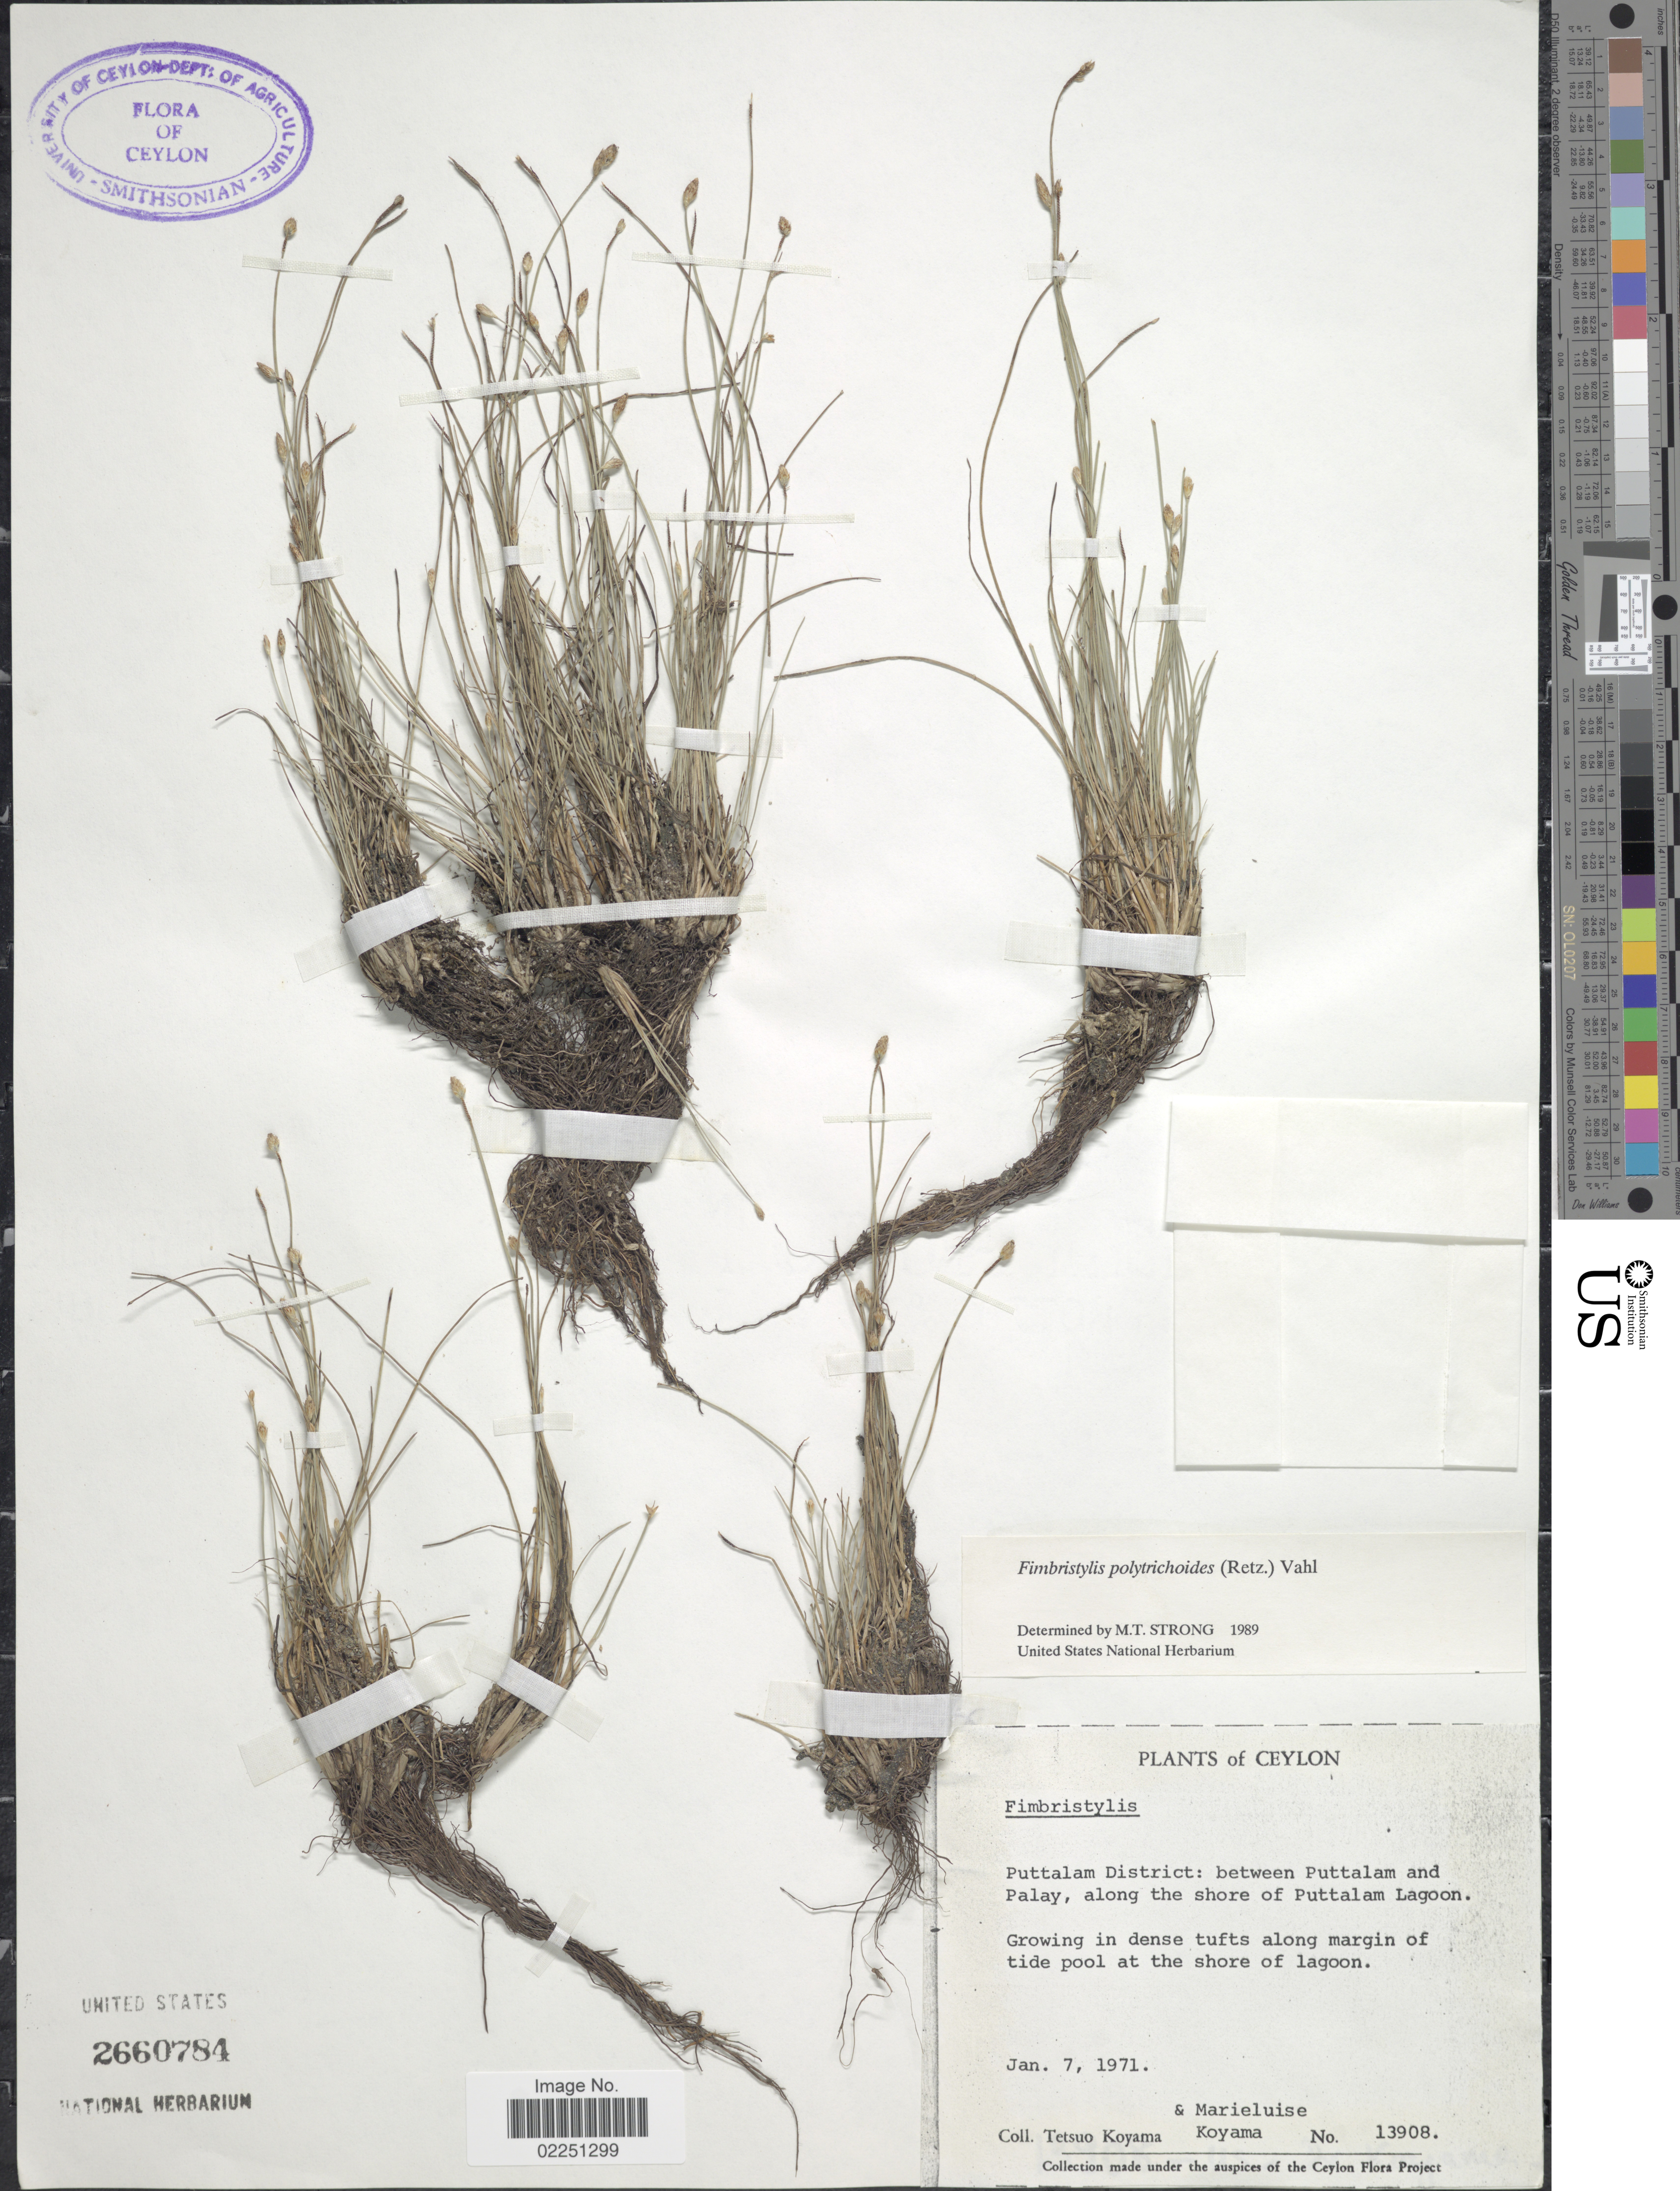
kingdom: Plantae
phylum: Tracheophyta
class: Liliopsida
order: Poales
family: Cyperaceae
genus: Fimbristylis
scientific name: Fimbristylis polytrichoides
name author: (Retz.) Vahl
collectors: T. Koyama & M. Koyama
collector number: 13909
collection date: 1971-01-07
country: Sri Lanka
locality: Ceylon. Puttalam District: between Puttalam and Palay, along the shore of Puttalam Lagoon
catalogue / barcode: US 2660784